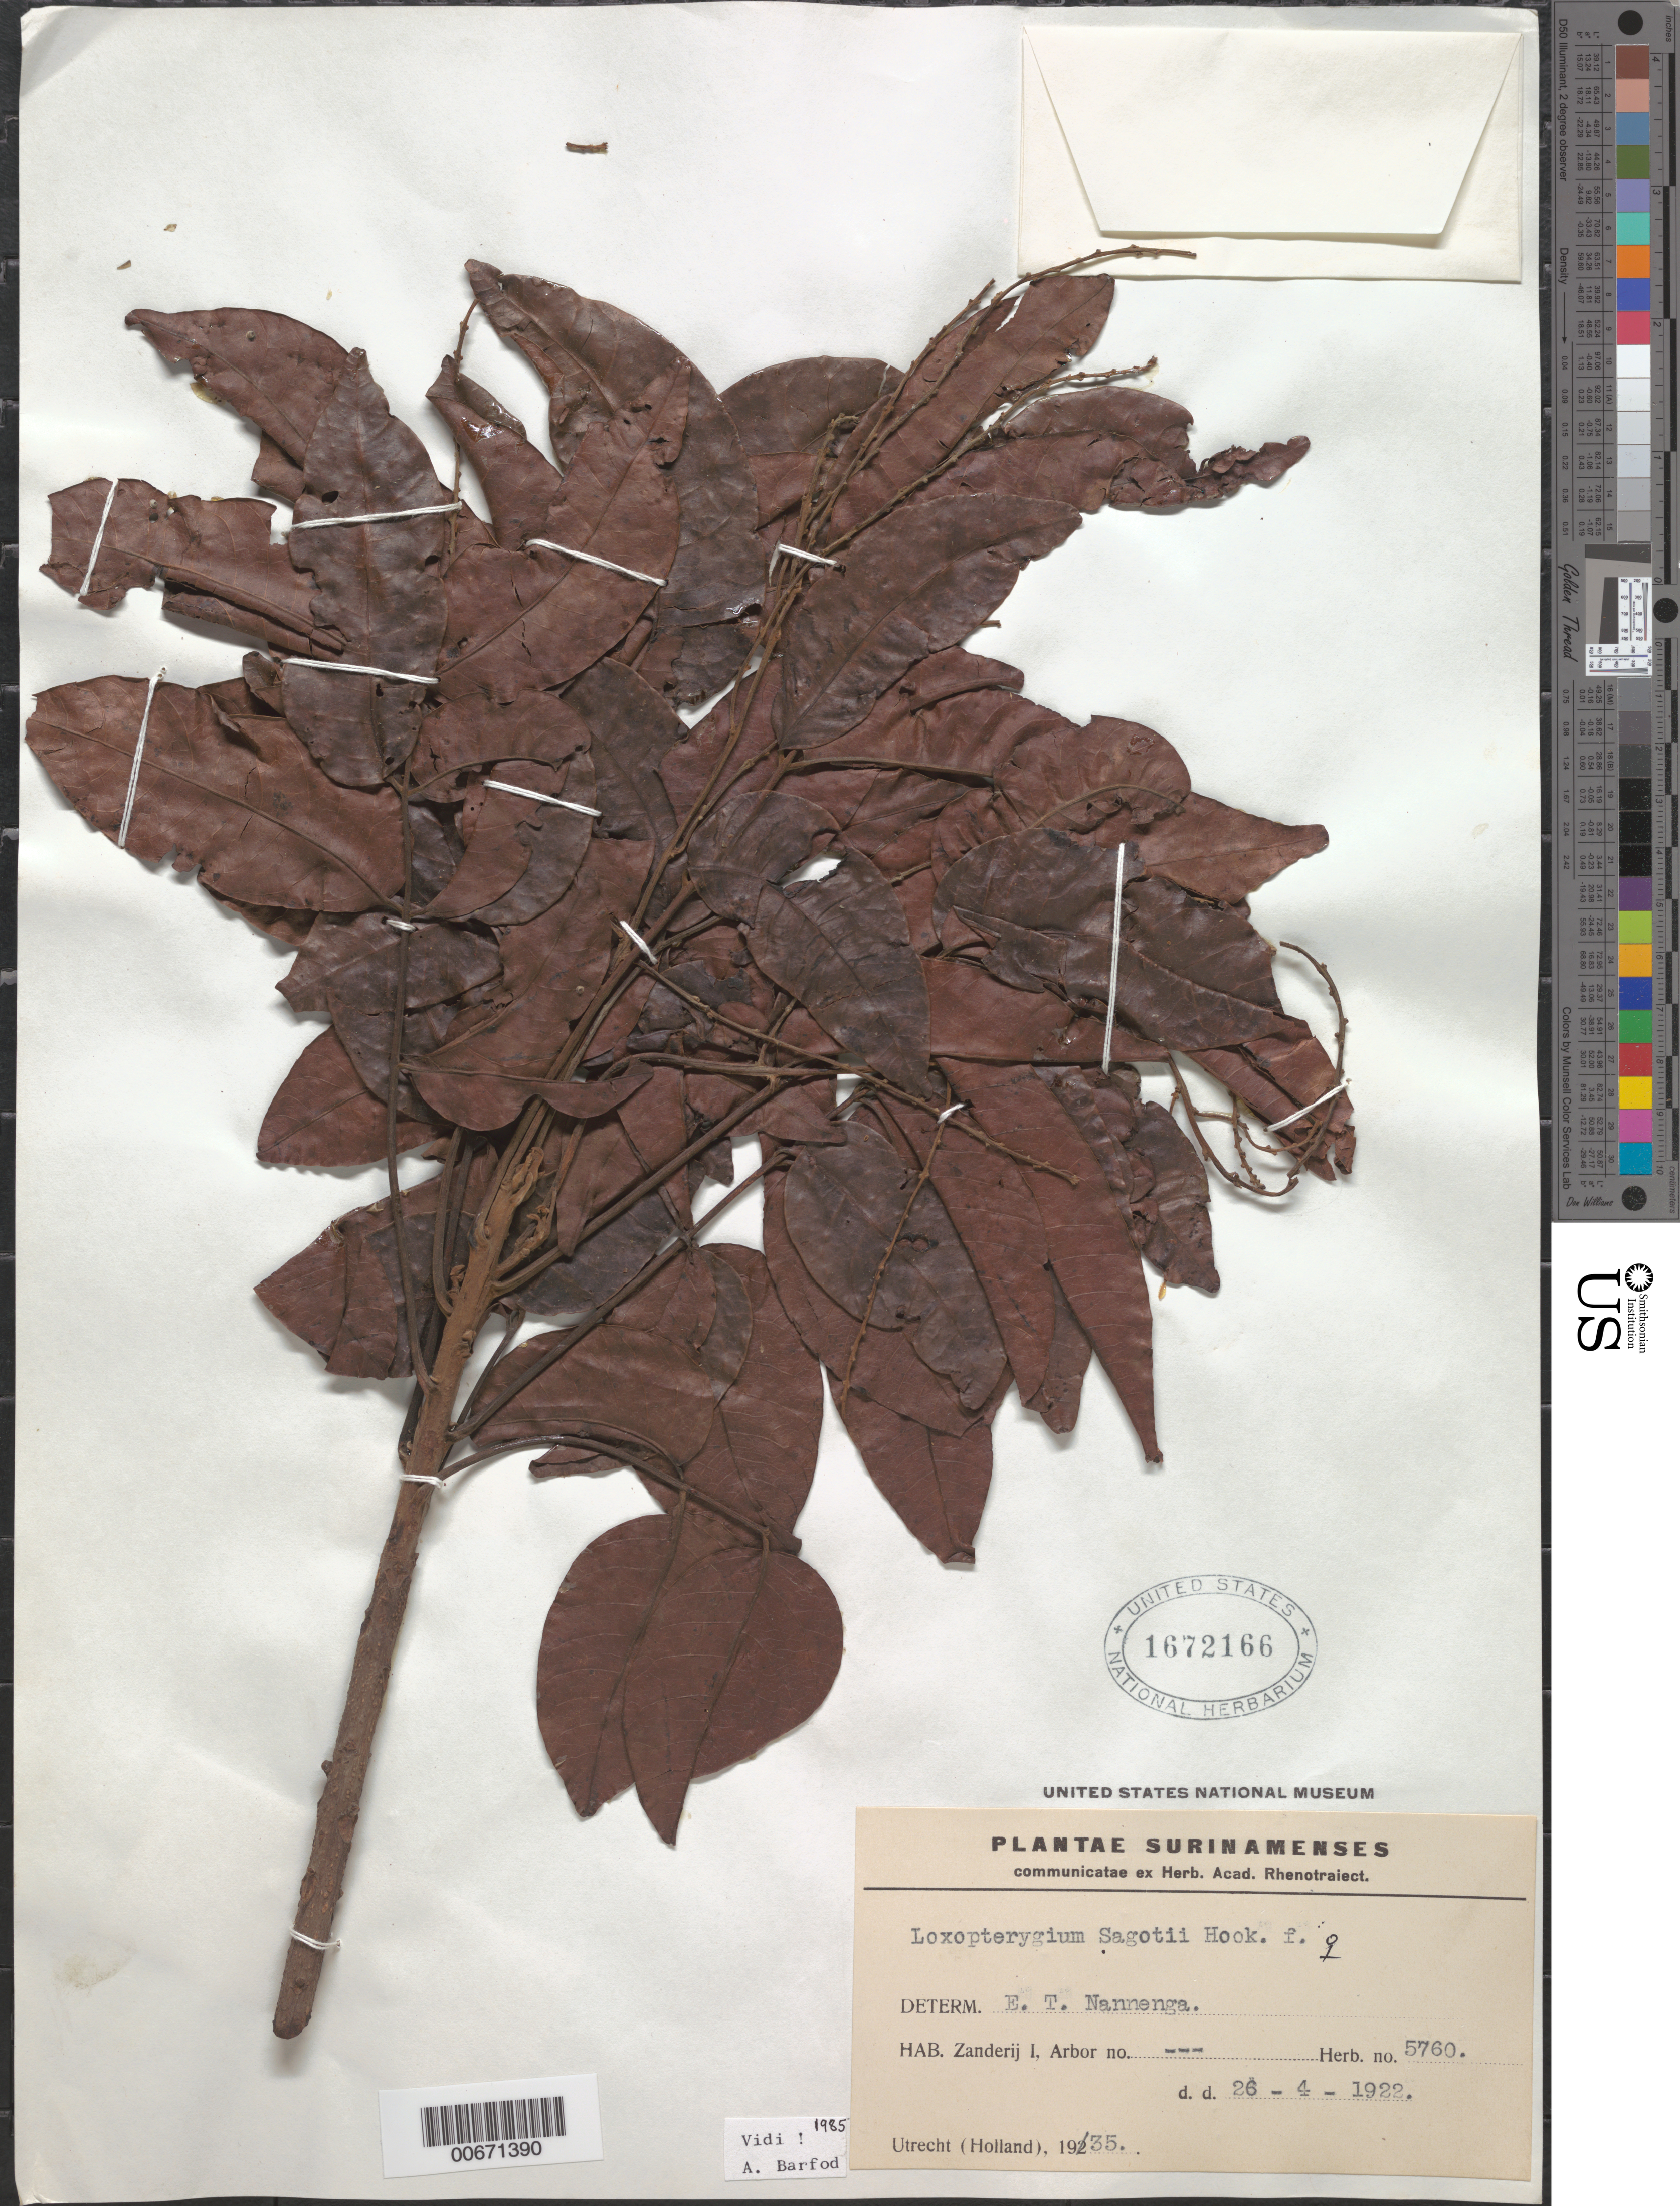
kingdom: Plantae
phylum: Tracheophyta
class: Magnoliopsida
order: Sapindales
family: Anacardiaceae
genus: Loxopterygium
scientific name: Loxopterygium sagotii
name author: Hook. f.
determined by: Barfod, Anders S.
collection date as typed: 14-Nov-21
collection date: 1921-11-14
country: Suriname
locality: Sectie O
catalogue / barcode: US 1672166